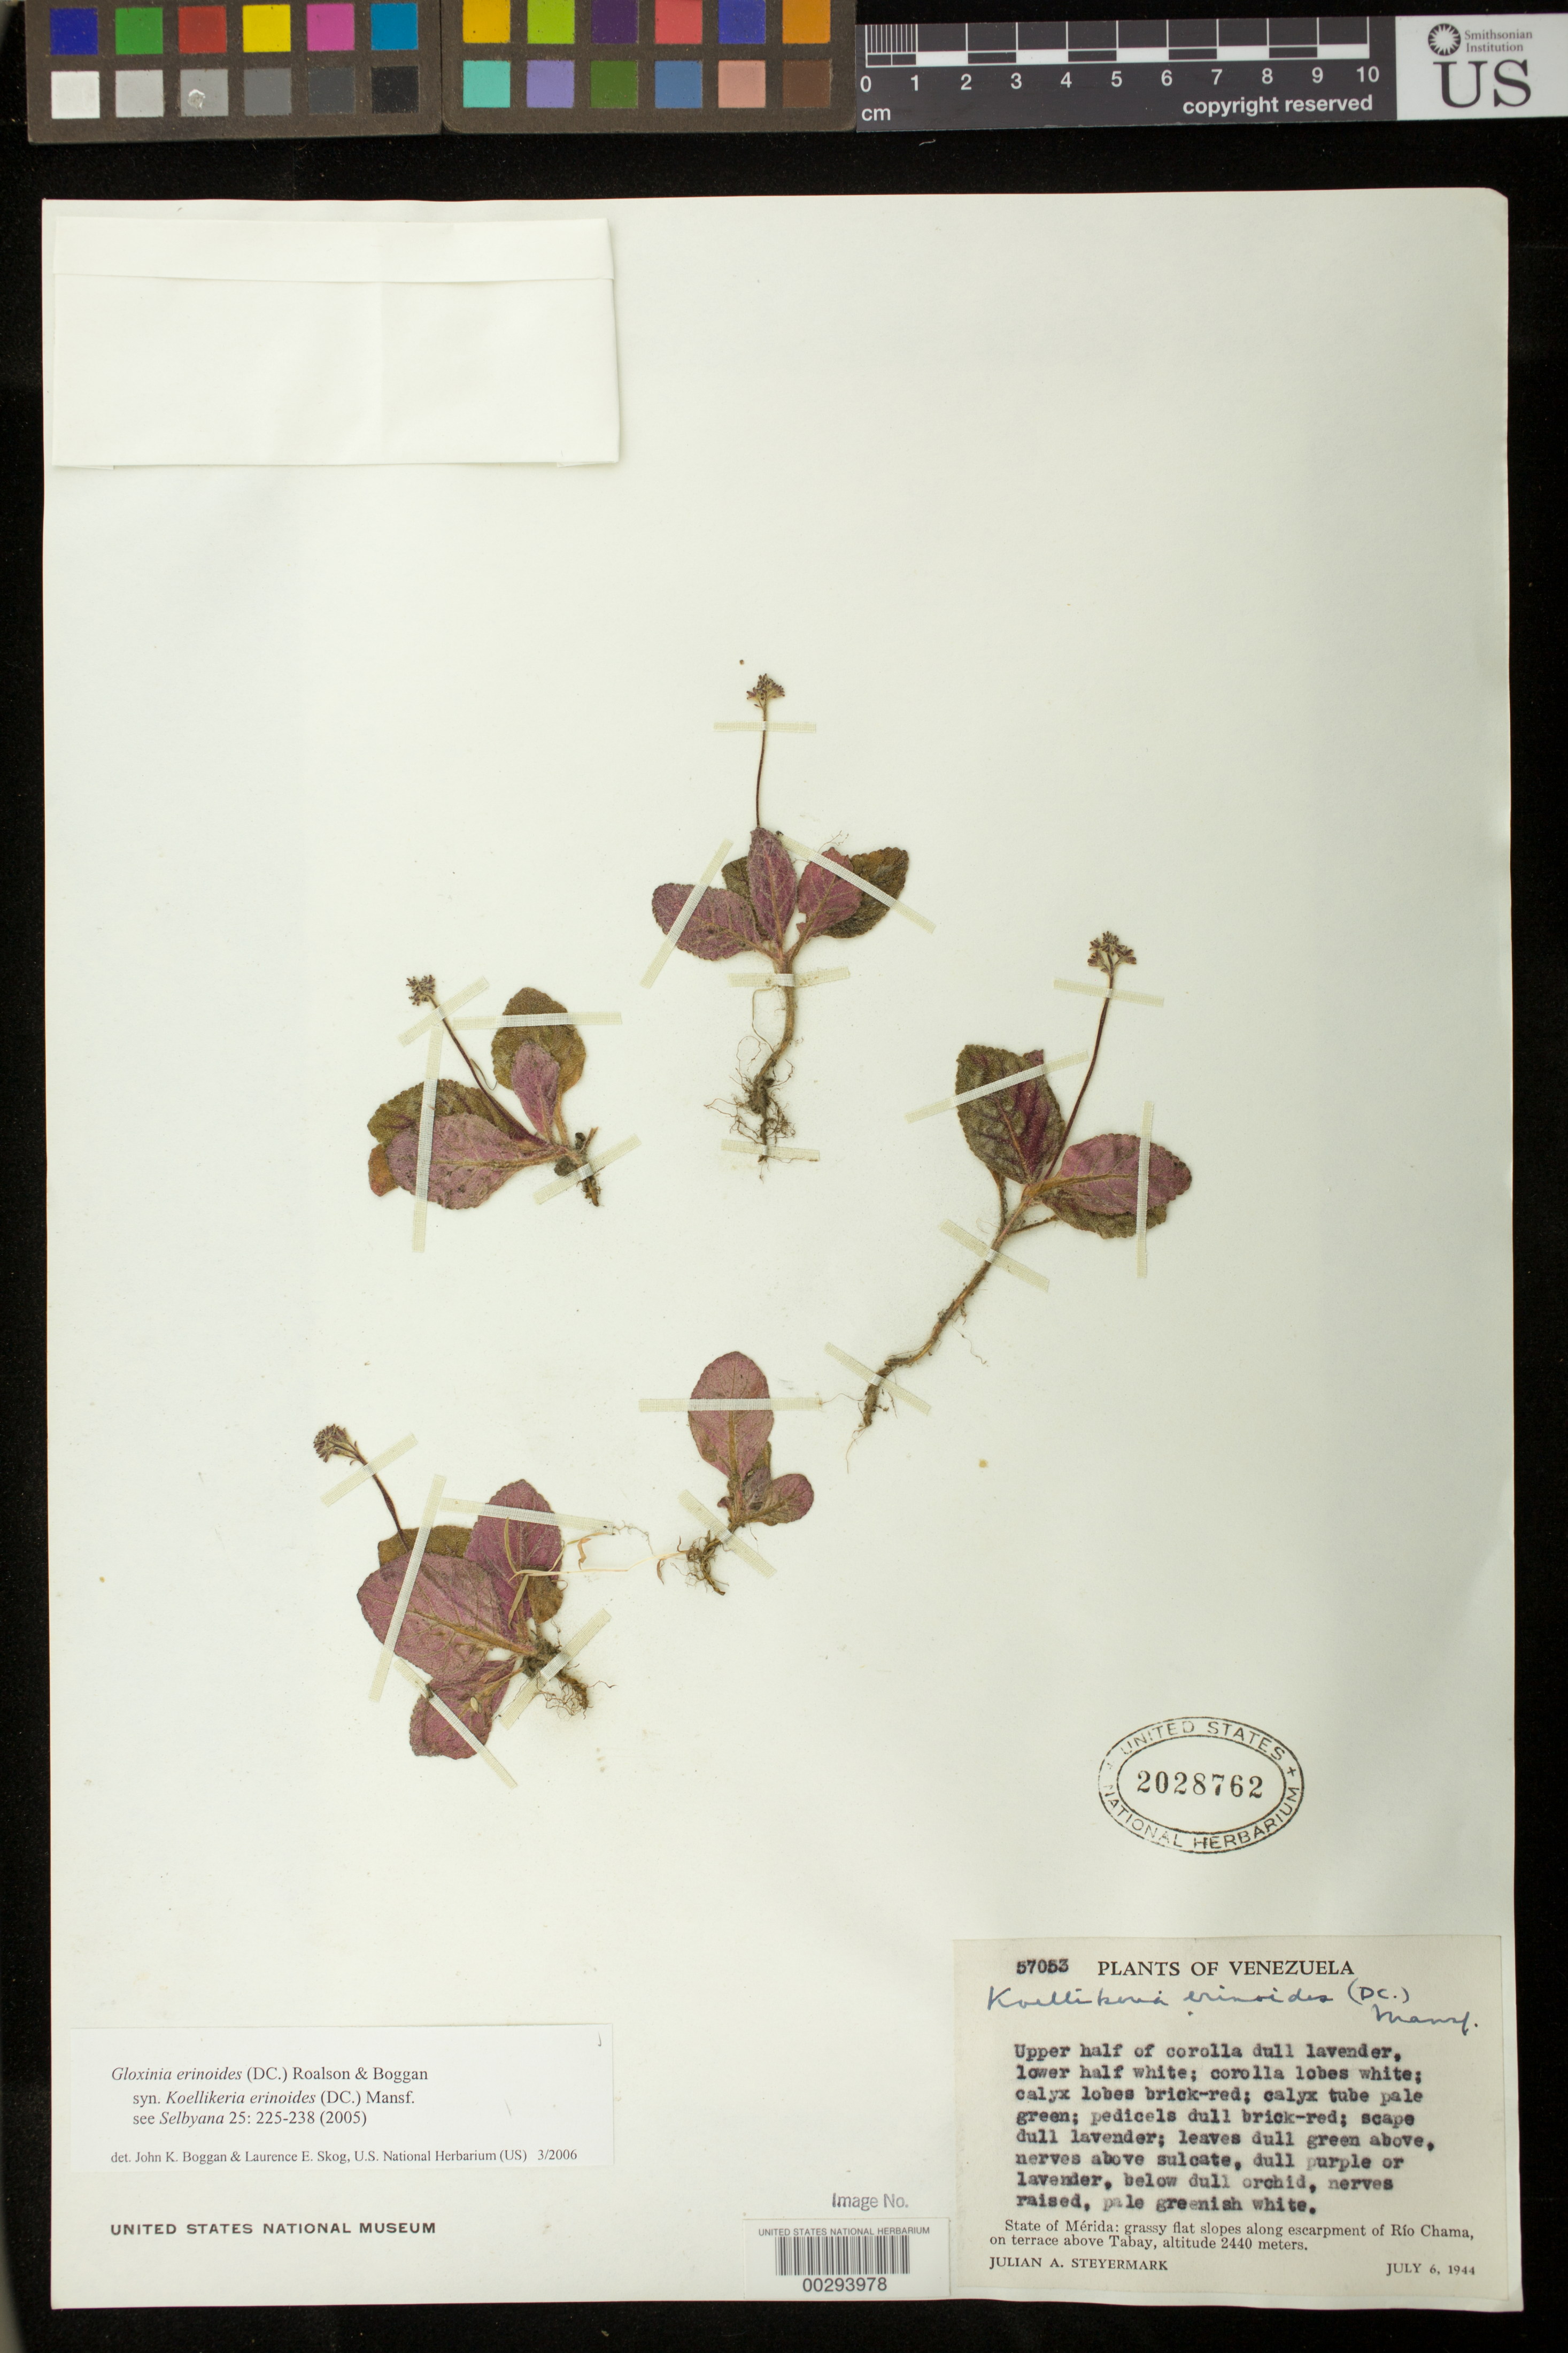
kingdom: Plantae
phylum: Tracheophyta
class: Magnoliopsida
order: Lamiales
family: Gesneriaceae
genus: Gloxinia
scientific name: Gloxinia erinoides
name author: (DC.) Roalson & Boggan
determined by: Boggan, J. K.; Skog, L. E.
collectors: J. Steyermark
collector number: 57053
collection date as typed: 06 Jul 1944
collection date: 1944-07-06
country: Venezuela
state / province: Mérida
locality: Grassy flat slopes along escarpment of Rio Chama, on terrace above Tabay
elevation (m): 2440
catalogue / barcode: US 2028762